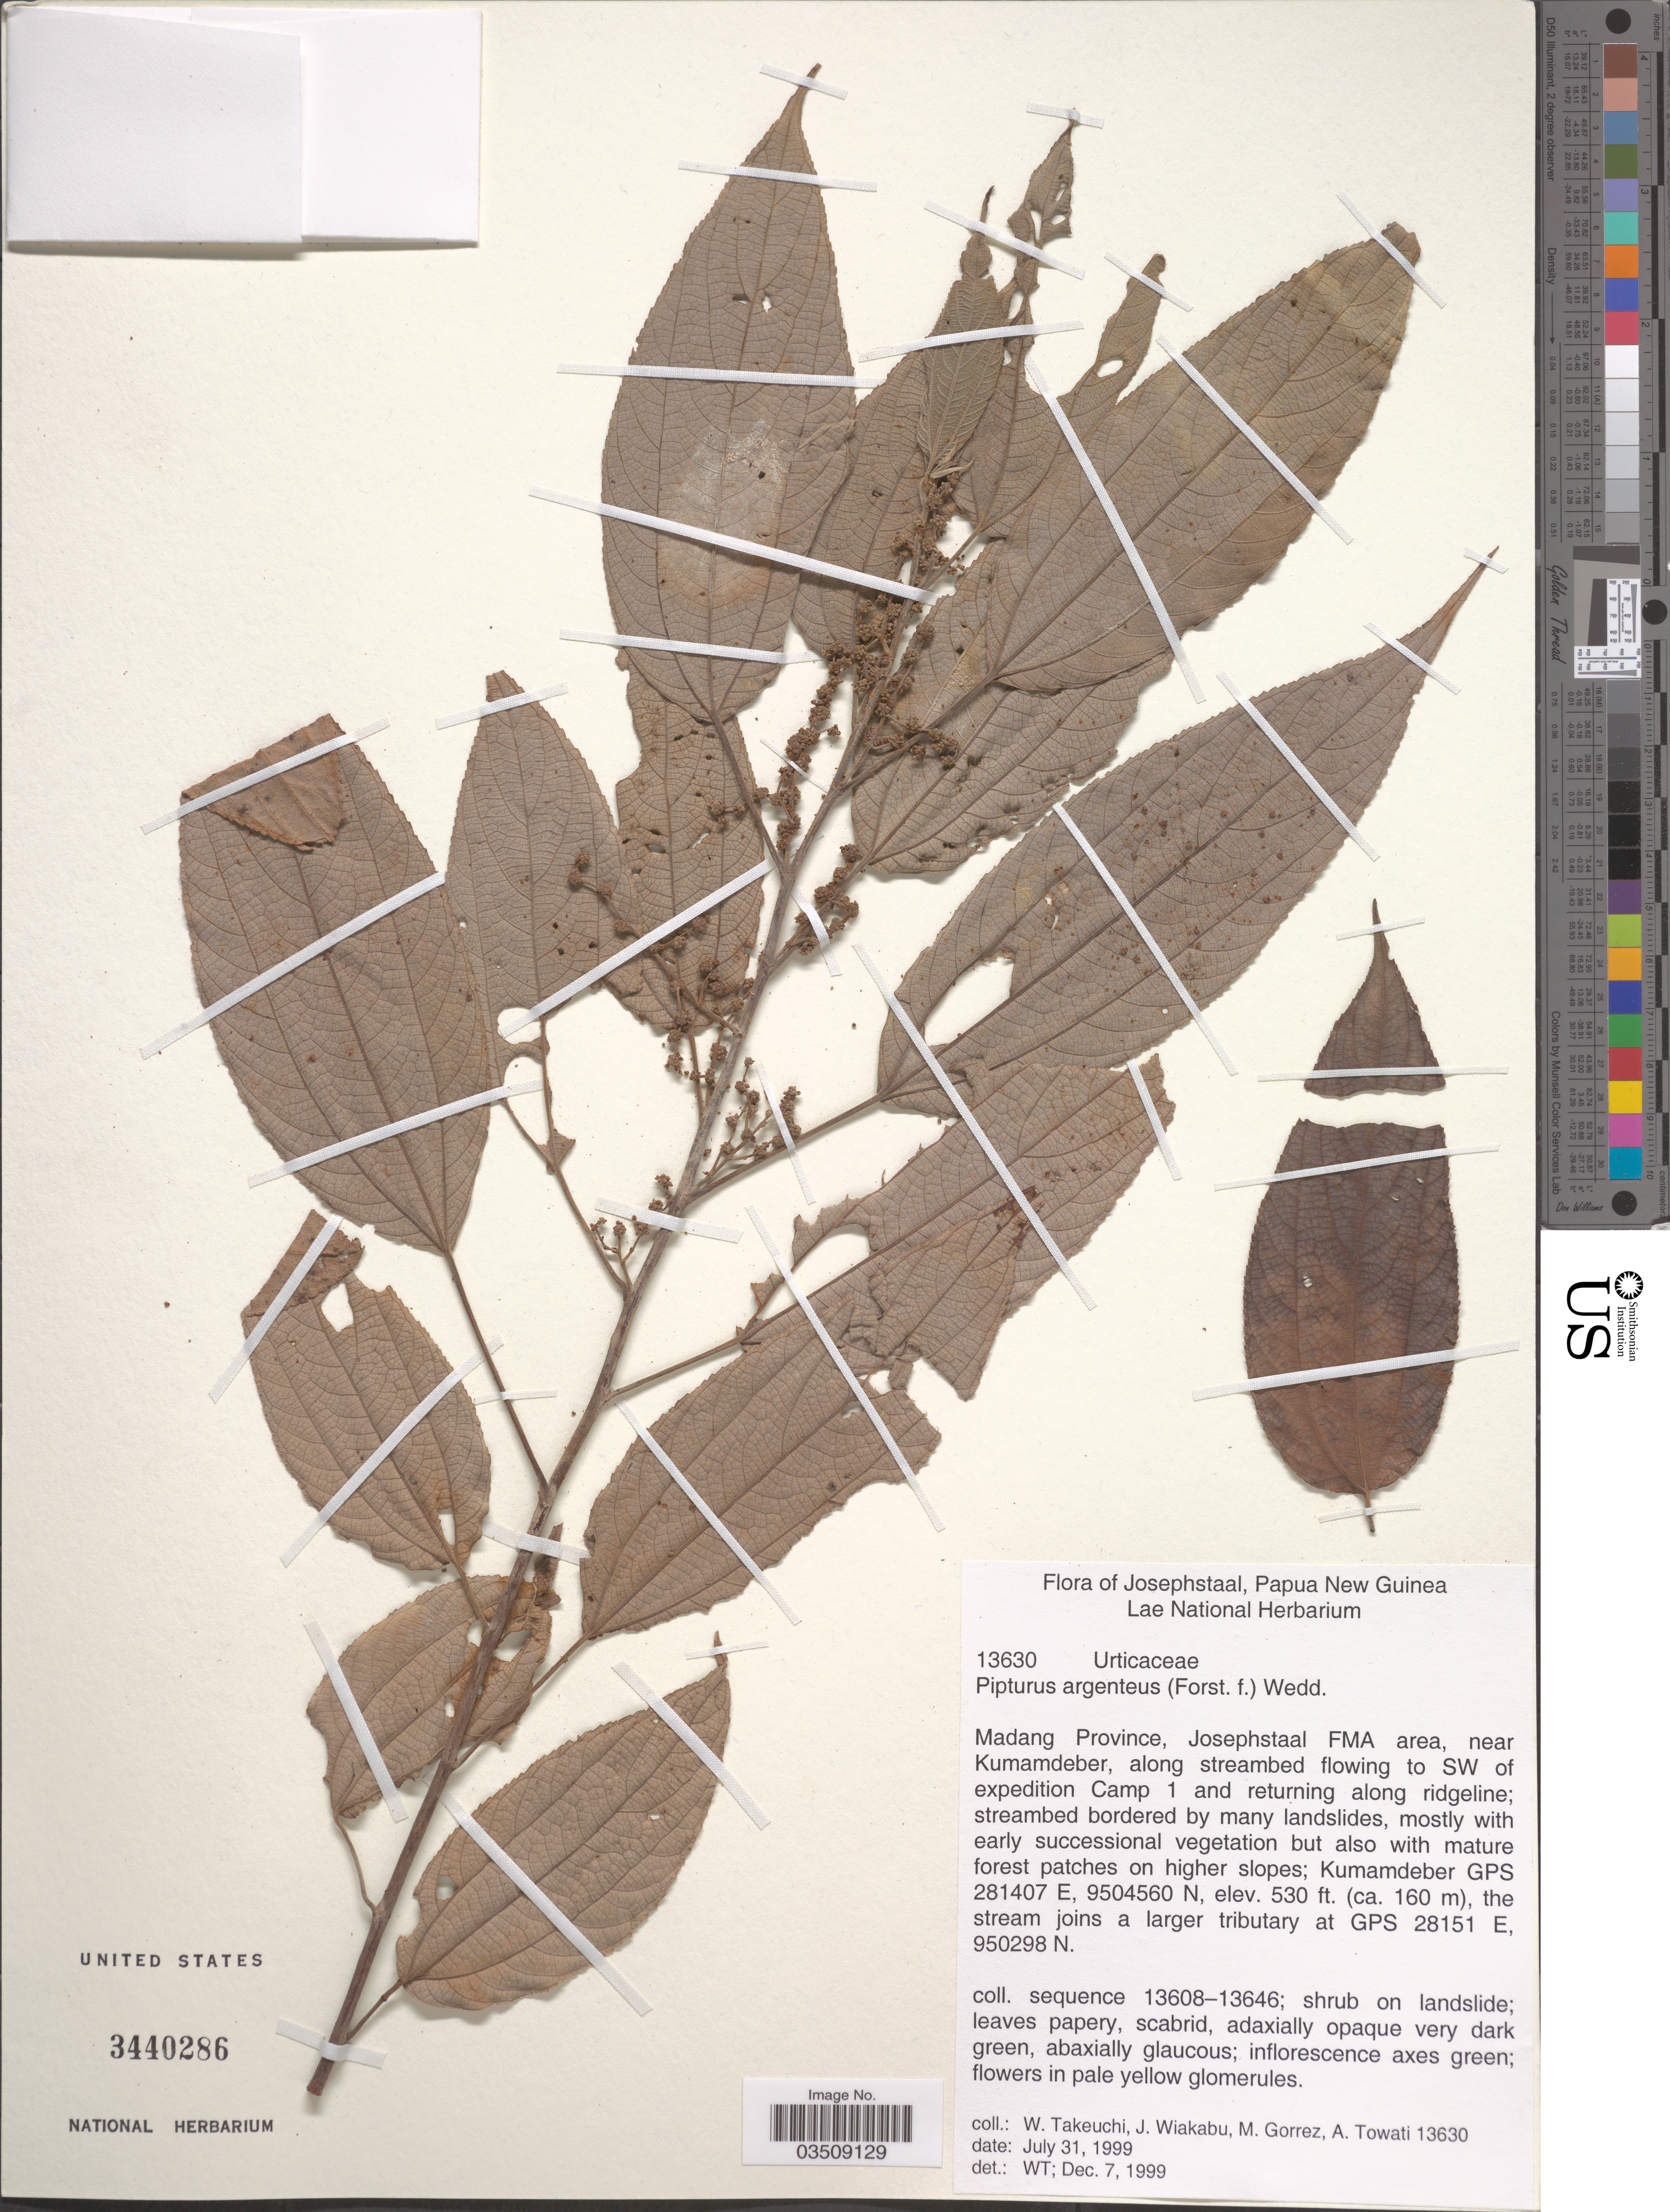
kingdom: Plantae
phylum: Tracheophyta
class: Magnoliopsida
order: Rosales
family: Urticaceae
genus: Pipturus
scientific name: Pipturus argenteus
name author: (G. Forst.) Wedd.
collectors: W. Takeuchi, J. Wiakabu, M. Gorrez & A. Towati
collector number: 13630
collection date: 1999-07-31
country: Papua New Guinea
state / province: Madang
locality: Josephstaal. Josephstaat FMA area , near Kumamdeber, along streambed flowing to SW of expedition Camp 1 and returning along ridgeline.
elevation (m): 162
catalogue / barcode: US 3440286